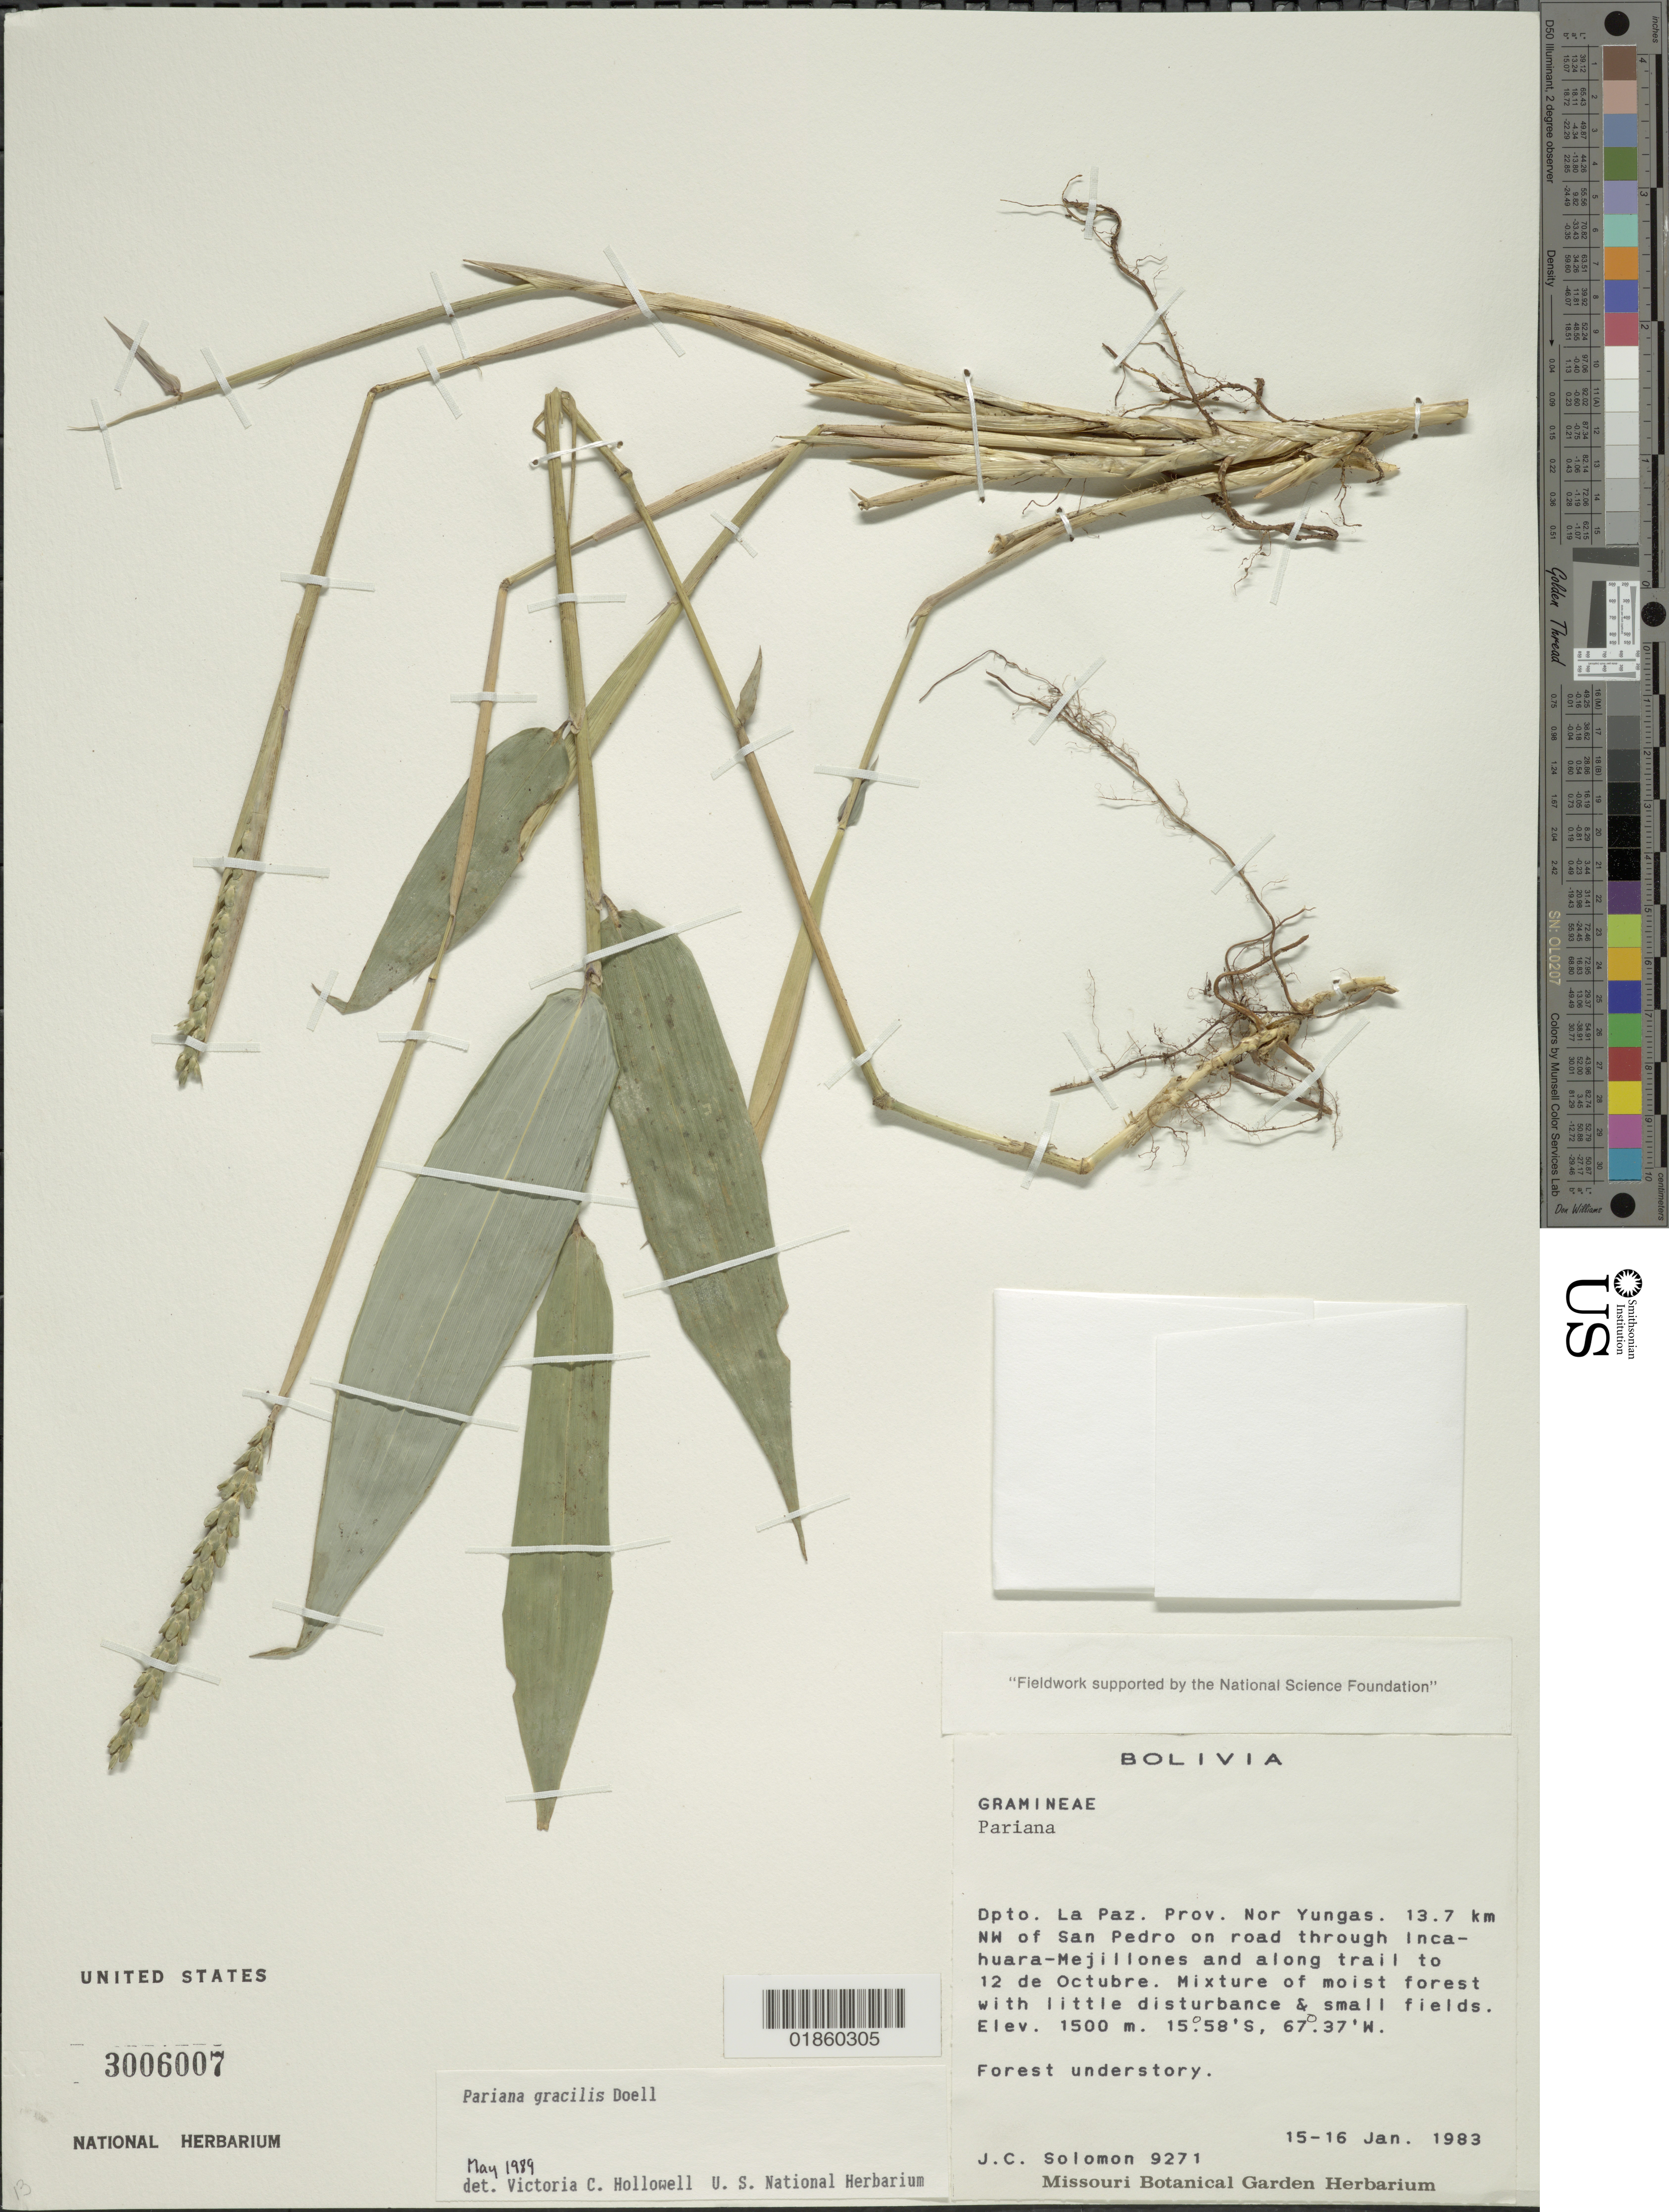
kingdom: Plantae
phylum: Tracheophyta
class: Liliopsida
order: Poales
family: Poaceae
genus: Pariana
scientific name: Pariana gracilis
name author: Döll in Mart.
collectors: J. C. Solomon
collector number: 9271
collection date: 1983-01-15/1983-01-16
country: Bolivia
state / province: La Paz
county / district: Nor Yungas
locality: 13.7 km NW of San Pedro on road through Inca-huara-Meihillones and along trail to 12 de Octubre.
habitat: mixture of moist forest with little disturbance and small fields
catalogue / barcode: US 3006007